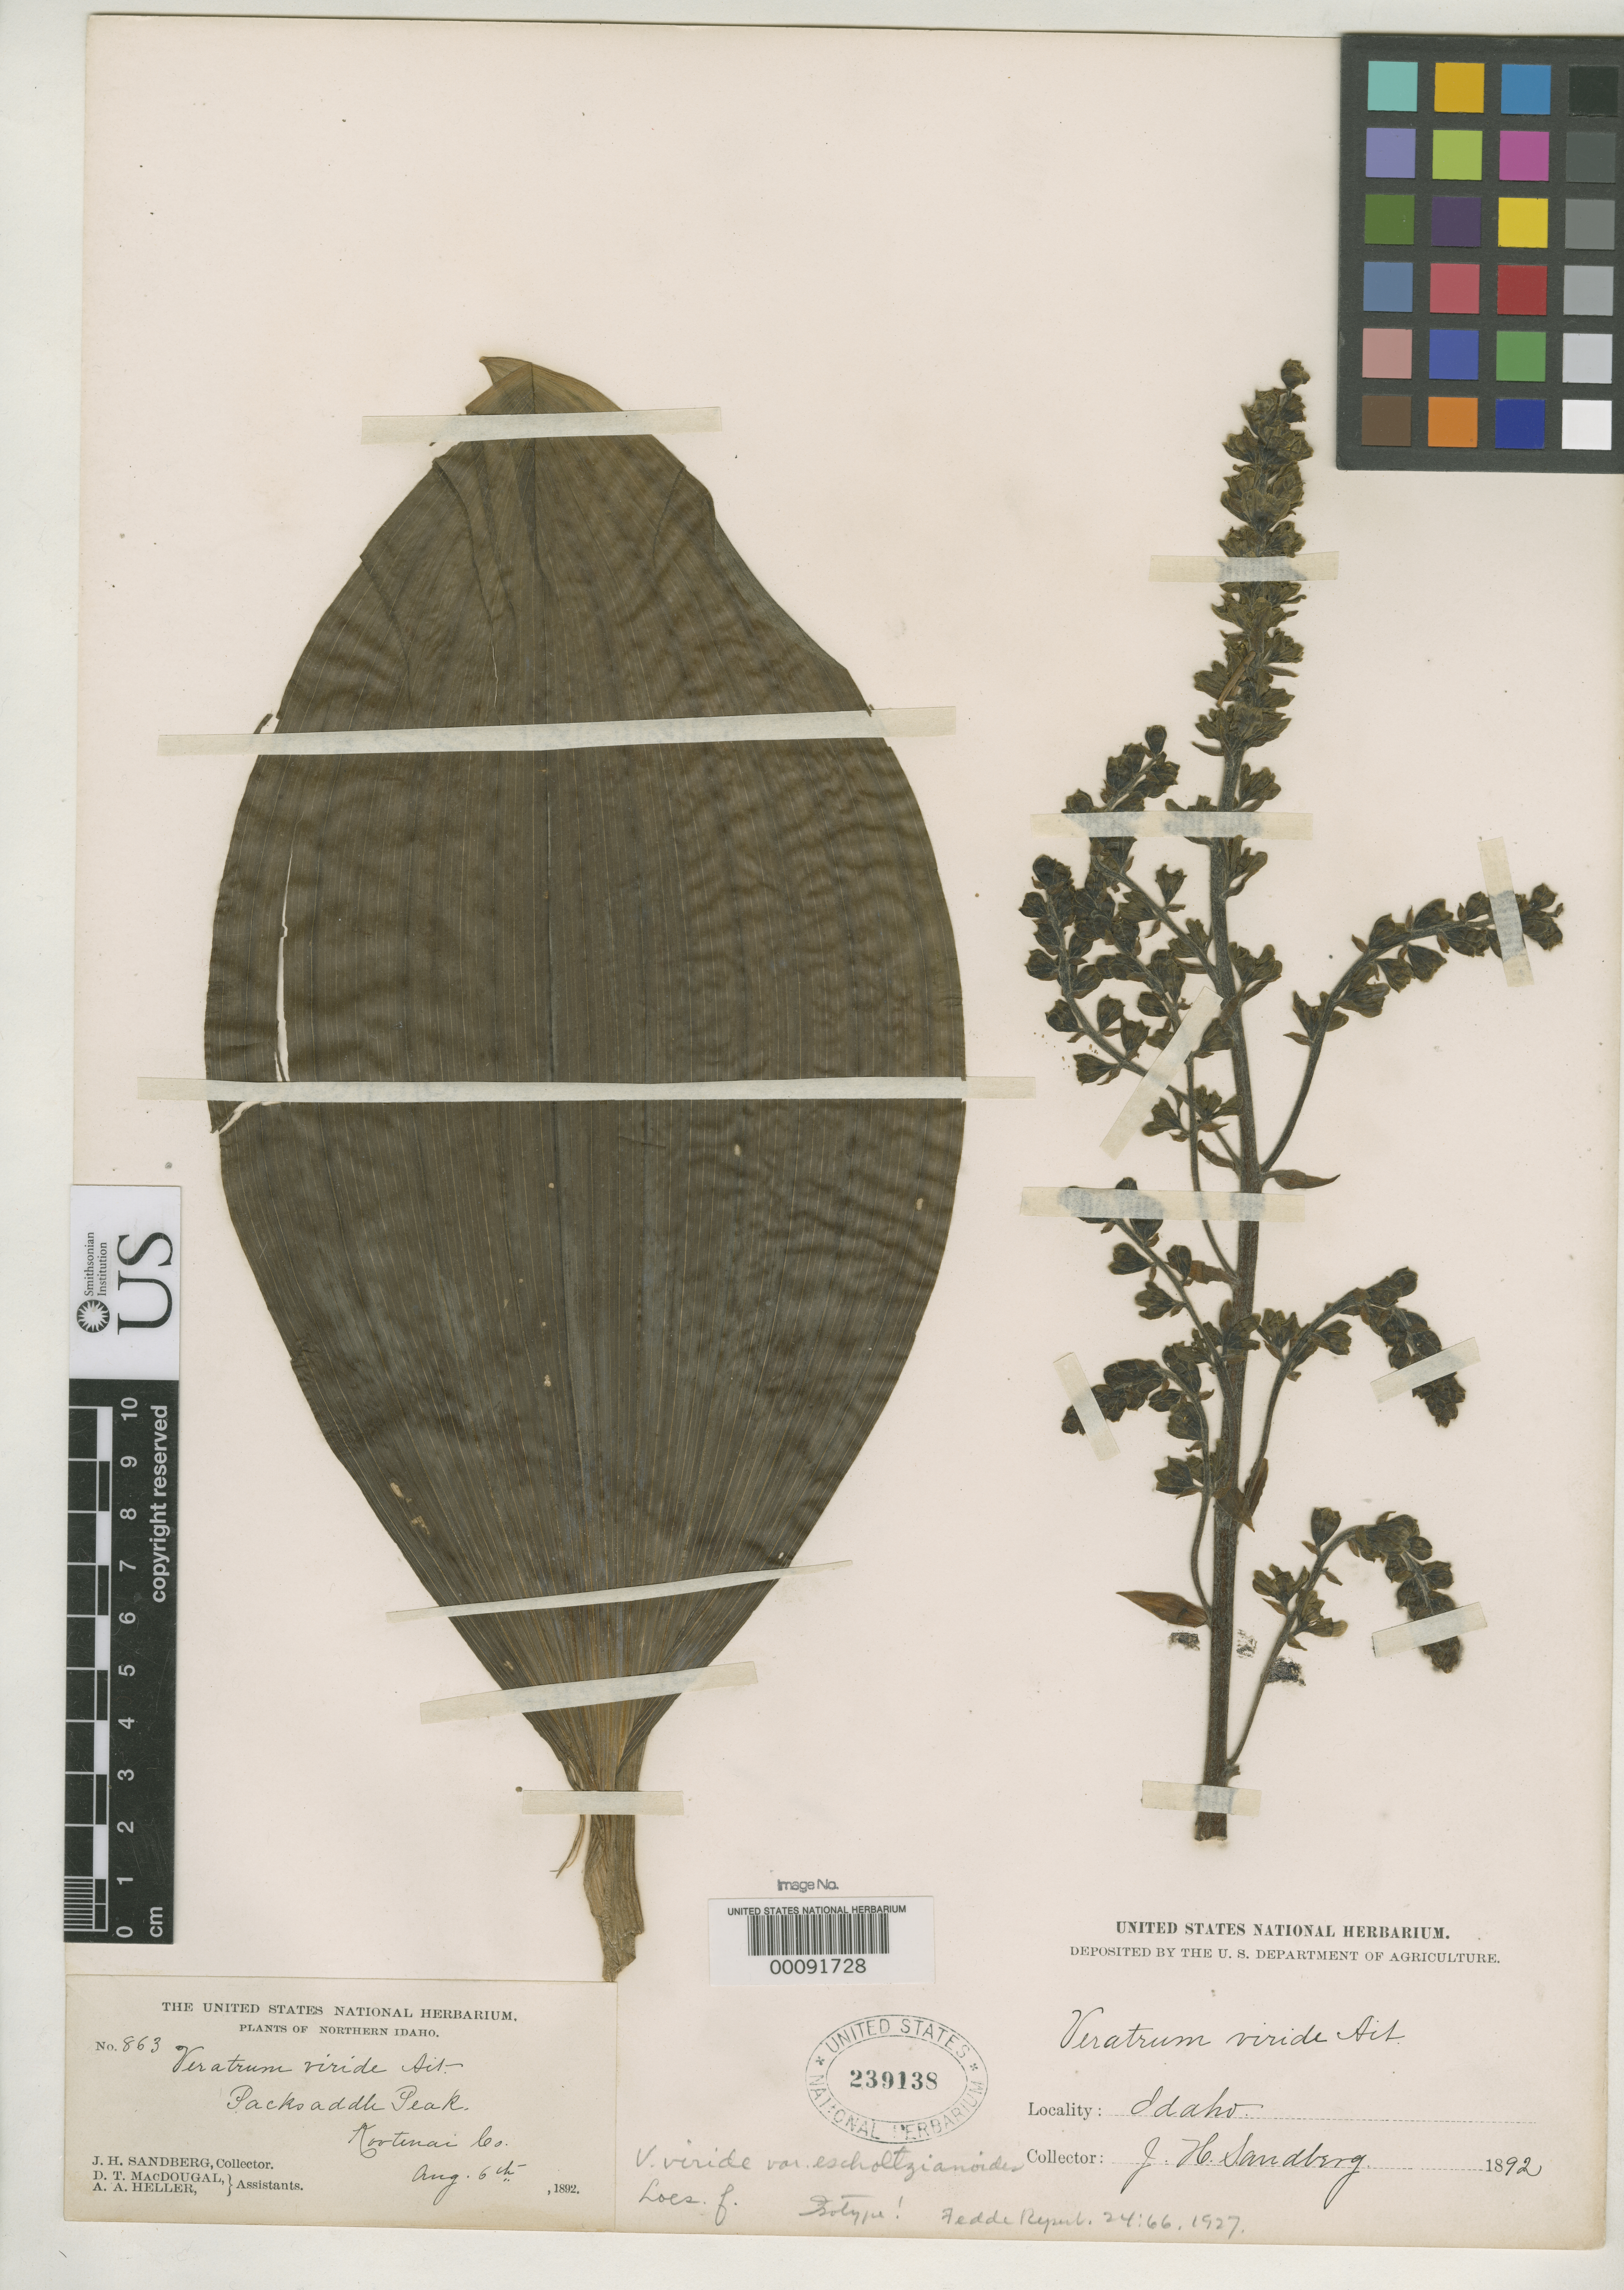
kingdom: Plantae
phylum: Tracheophyta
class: Liliopsida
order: Liliales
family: Melanthiaceae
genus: Veratrum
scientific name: Veratrum viride var. escholtzianoides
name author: O. Loes.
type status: Isotype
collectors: J. H. Sandberg, D. T. MacDougal & A. A. Heller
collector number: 863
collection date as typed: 06 Aug 1892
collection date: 1892-08-06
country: United States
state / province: Idaho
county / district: Kootenai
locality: Packsaddle Peak.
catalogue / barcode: US 239138